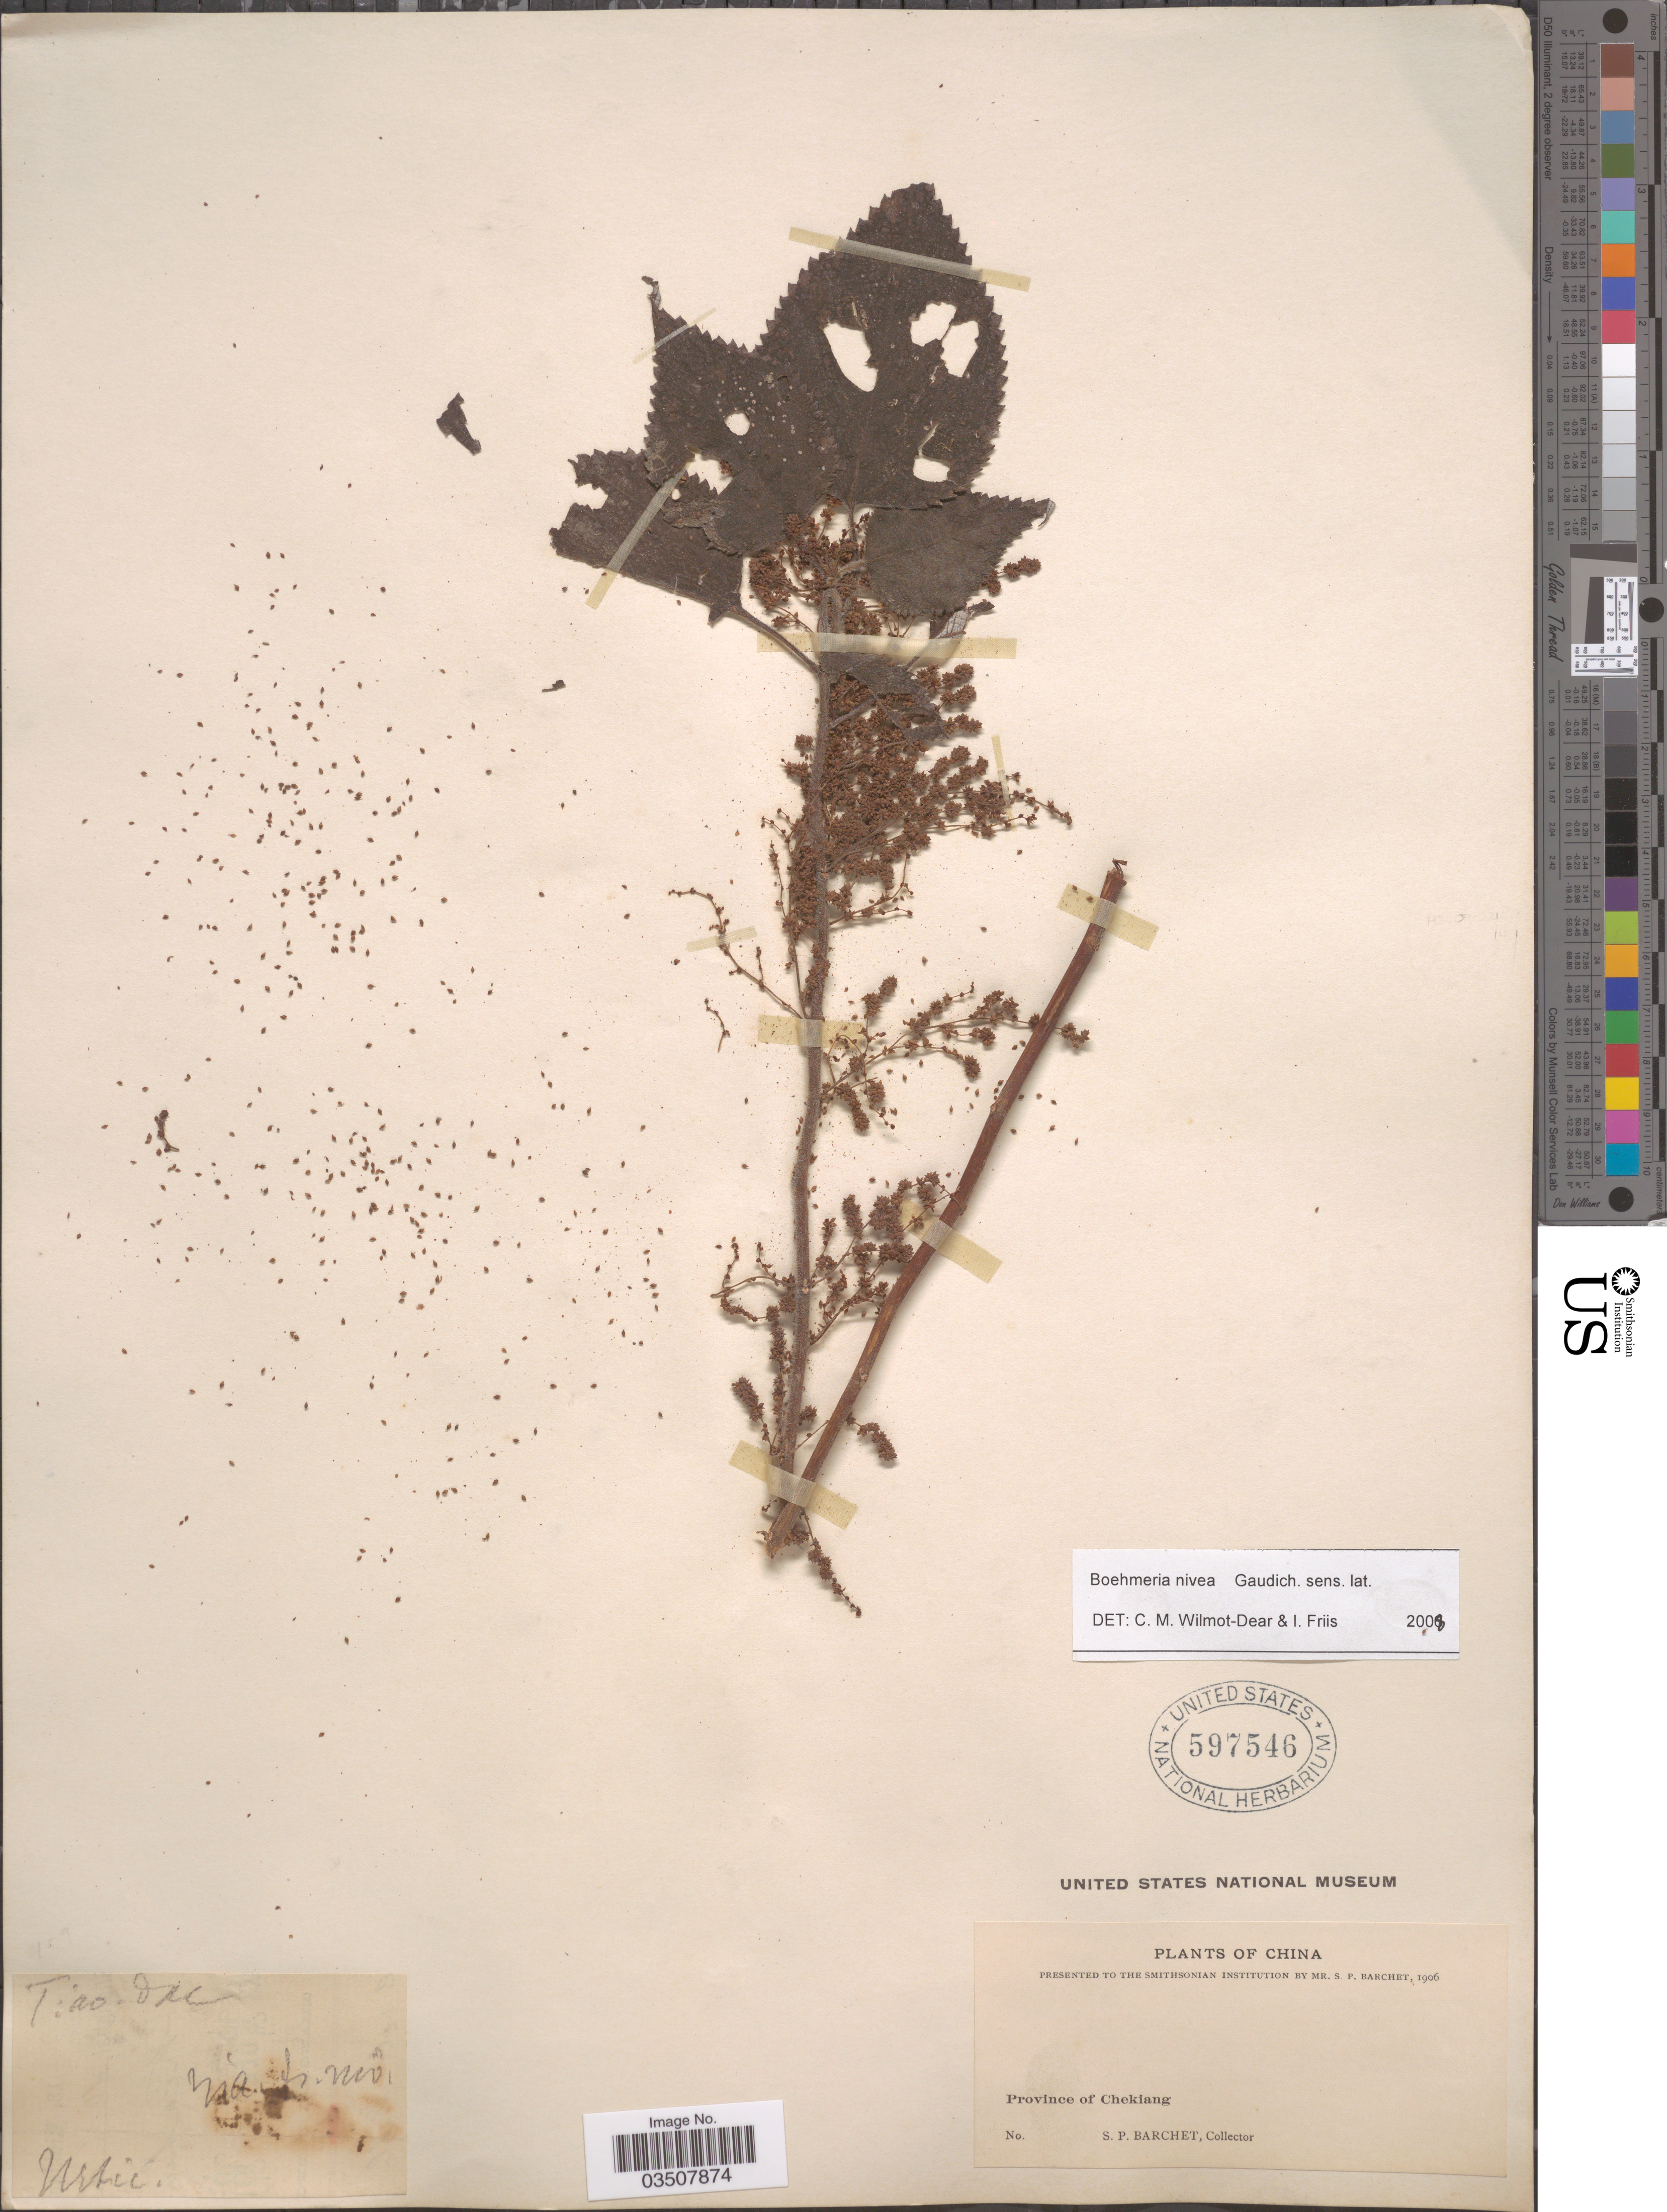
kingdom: Plantae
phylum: Tracheophyta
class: Magnoliopsida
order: Rosales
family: Urticaceae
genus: Boehmeria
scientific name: Boehmeria nivea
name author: (L.) Gaudich.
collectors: S. P. Barchet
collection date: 1906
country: China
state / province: Zhejiang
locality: Province of Chekiang.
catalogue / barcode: US 597546